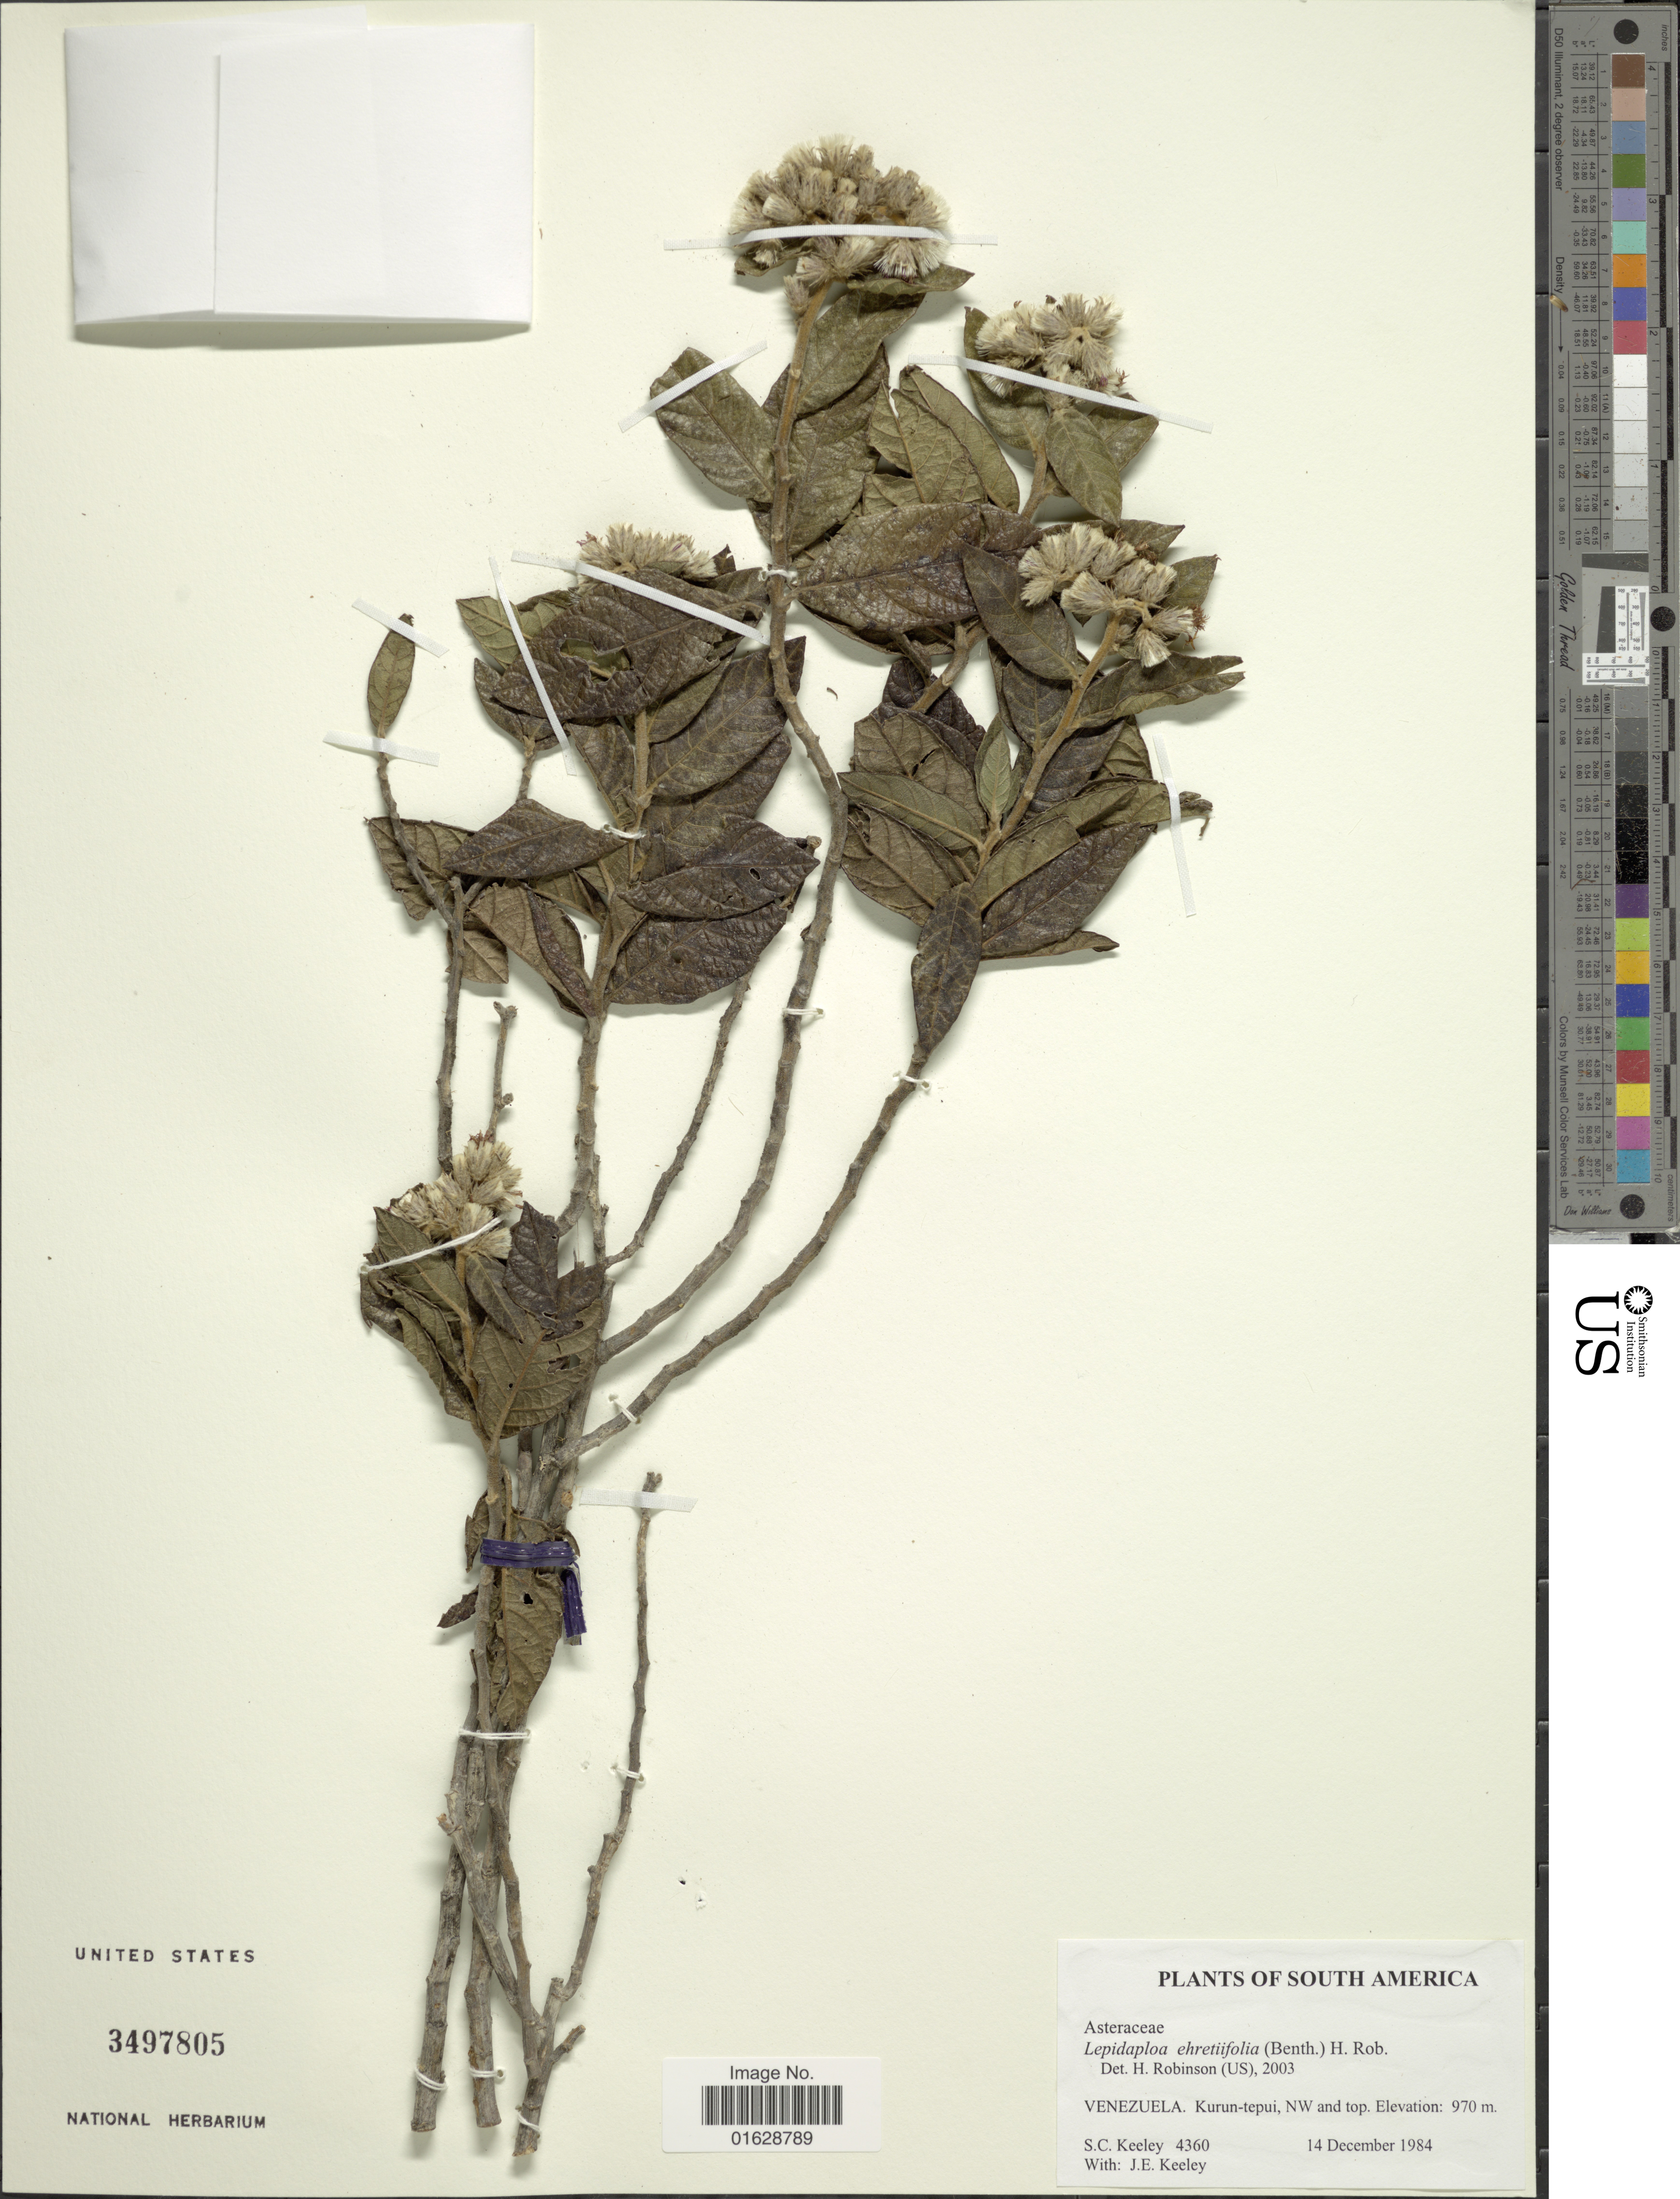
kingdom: Plantae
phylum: Tracheophyta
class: Magnoliopsida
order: Asterales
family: Asteraceae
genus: Lepidaploa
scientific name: Lepidaploa ehretiifolia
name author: (Benth.) H. Rob.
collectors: S. C. Keeley & J. E. Keeley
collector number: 4360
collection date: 1984-12-14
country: Venezuela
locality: Kurun-tepui, NW and top.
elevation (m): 970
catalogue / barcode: US 3497805